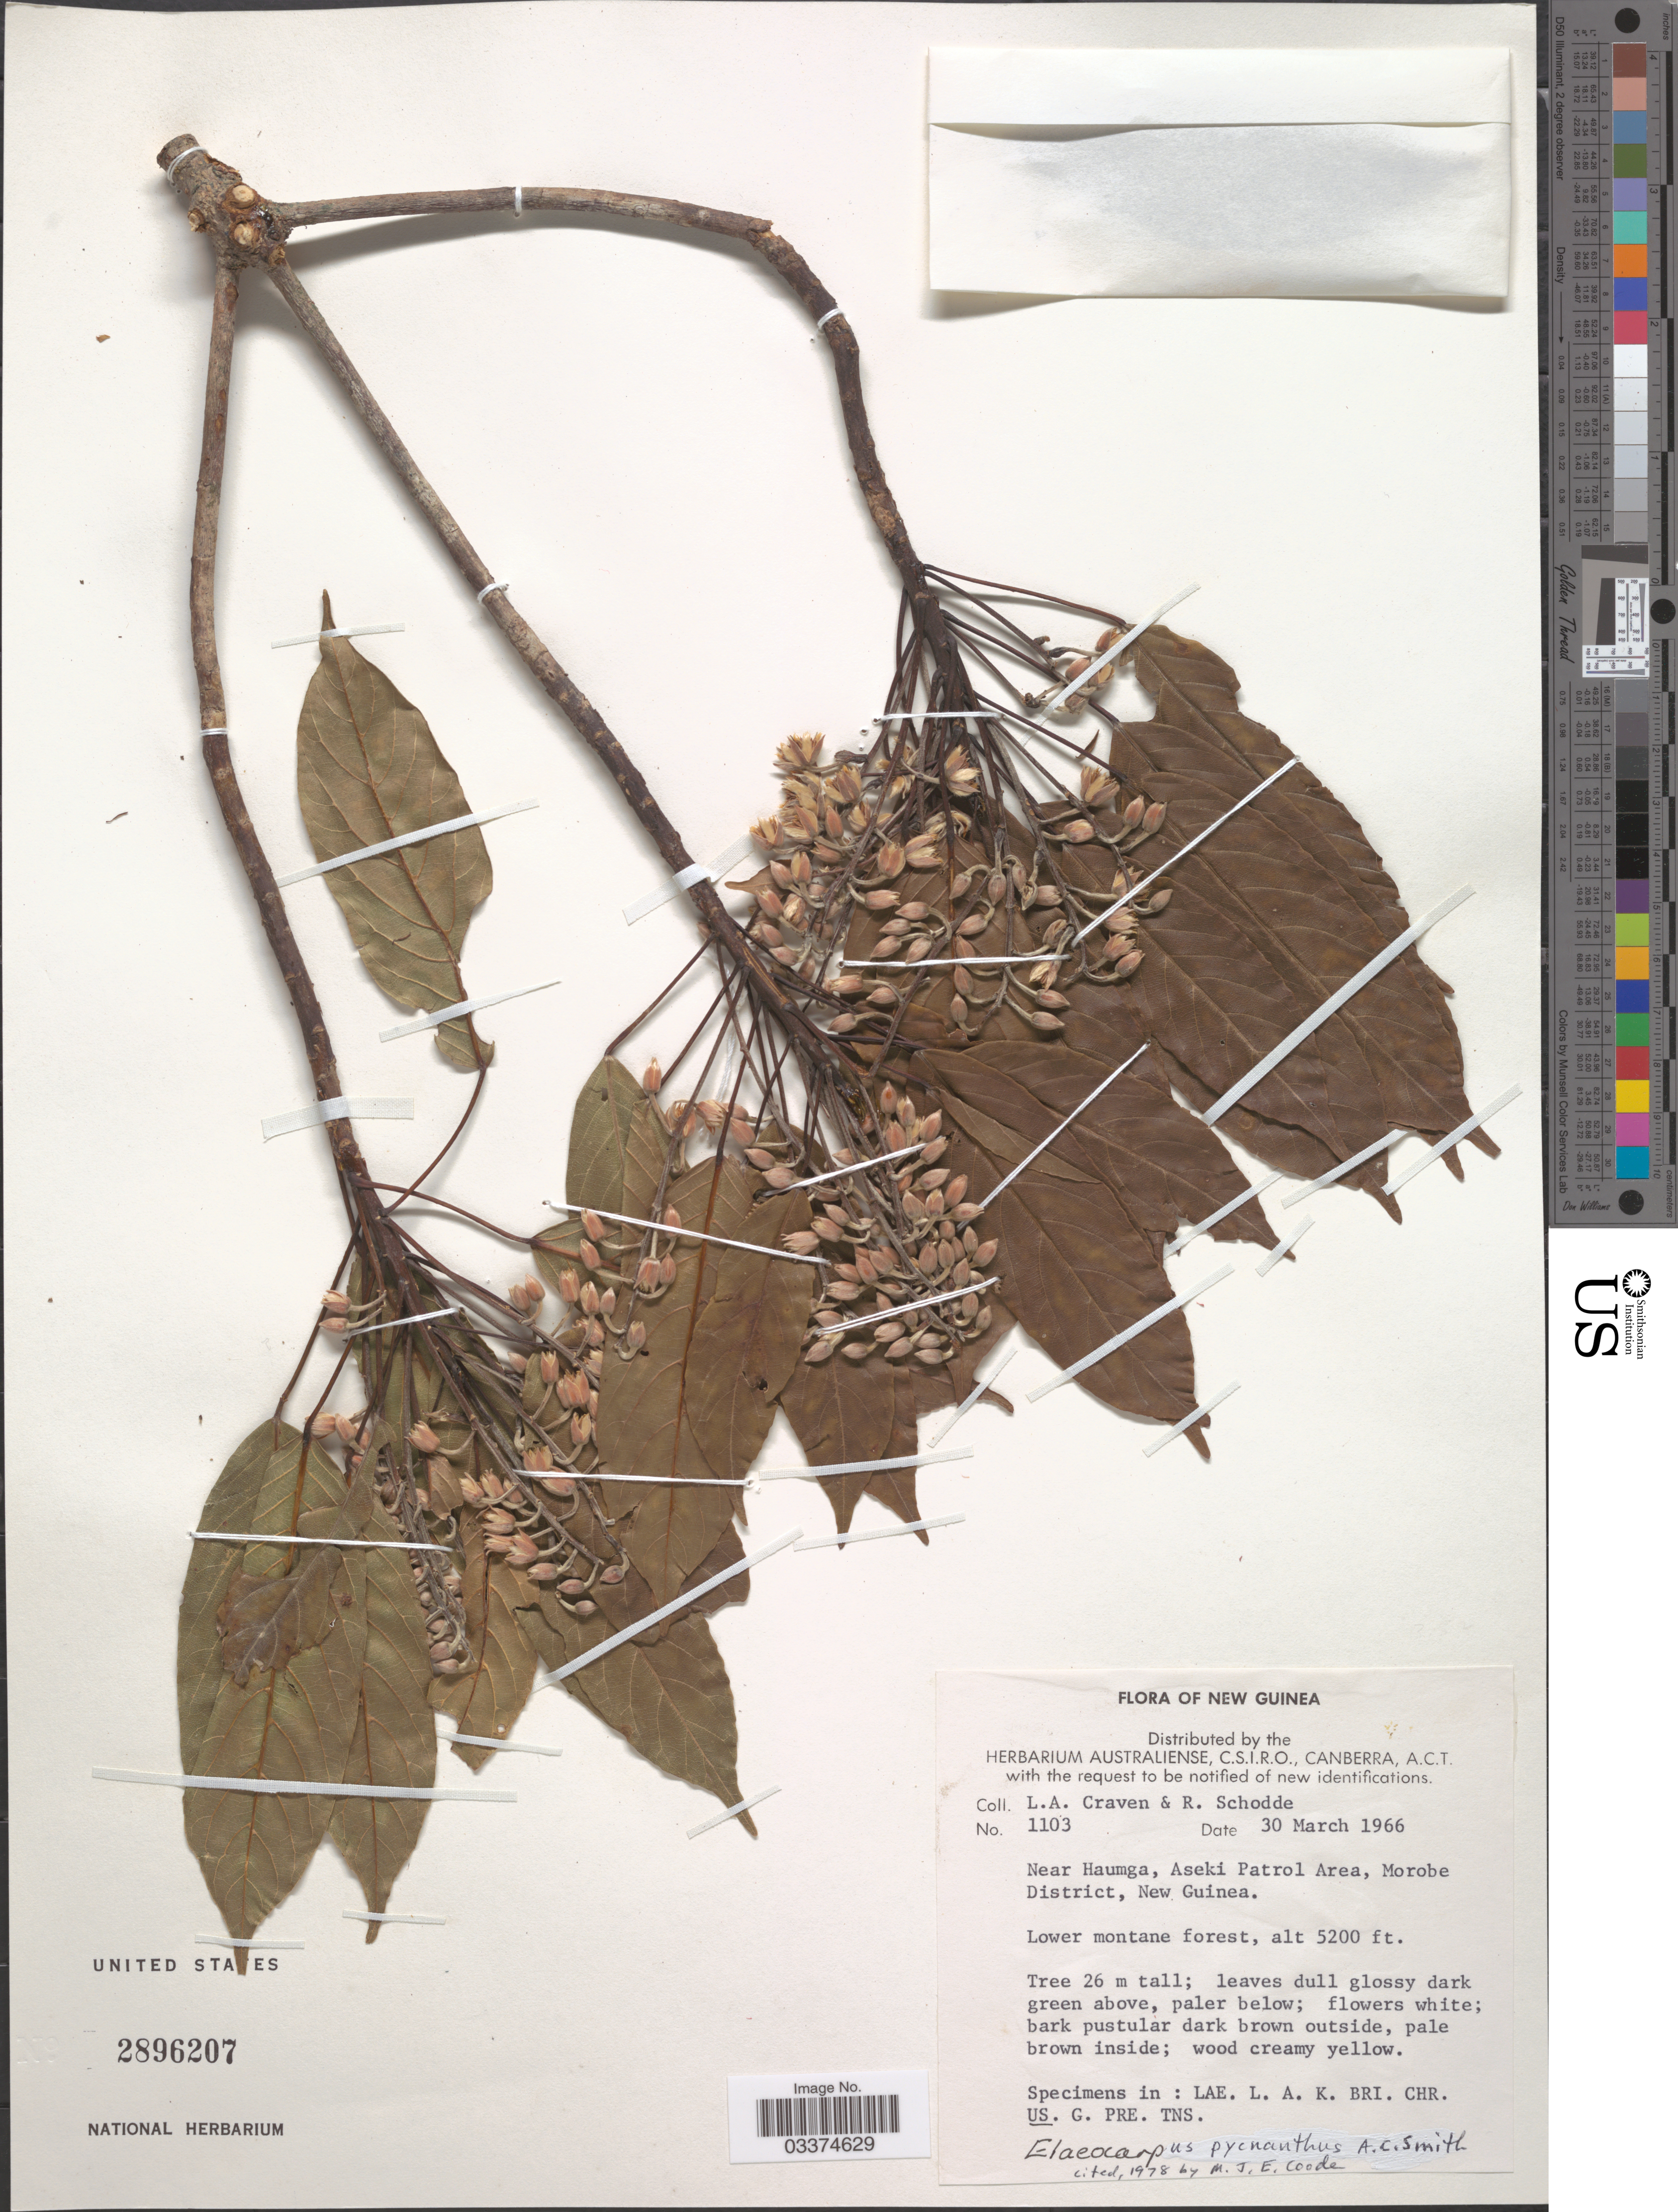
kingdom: Plantae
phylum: Tracheophyta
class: Magnoliopsida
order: Oxalidales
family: Elaeocarpaceae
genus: Elaeocarpus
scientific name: Elaeocarpus pycnanthus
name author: A.C. Sm.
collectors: L. A. Craven & R. Schodde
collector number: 1103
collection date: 1966-03-30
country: Papua New Guinea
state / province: Morobe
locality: New Guinea, Near Haumga, Aseki Patrol Area, Morobe District.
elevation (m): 1585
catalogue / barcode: US 2896207